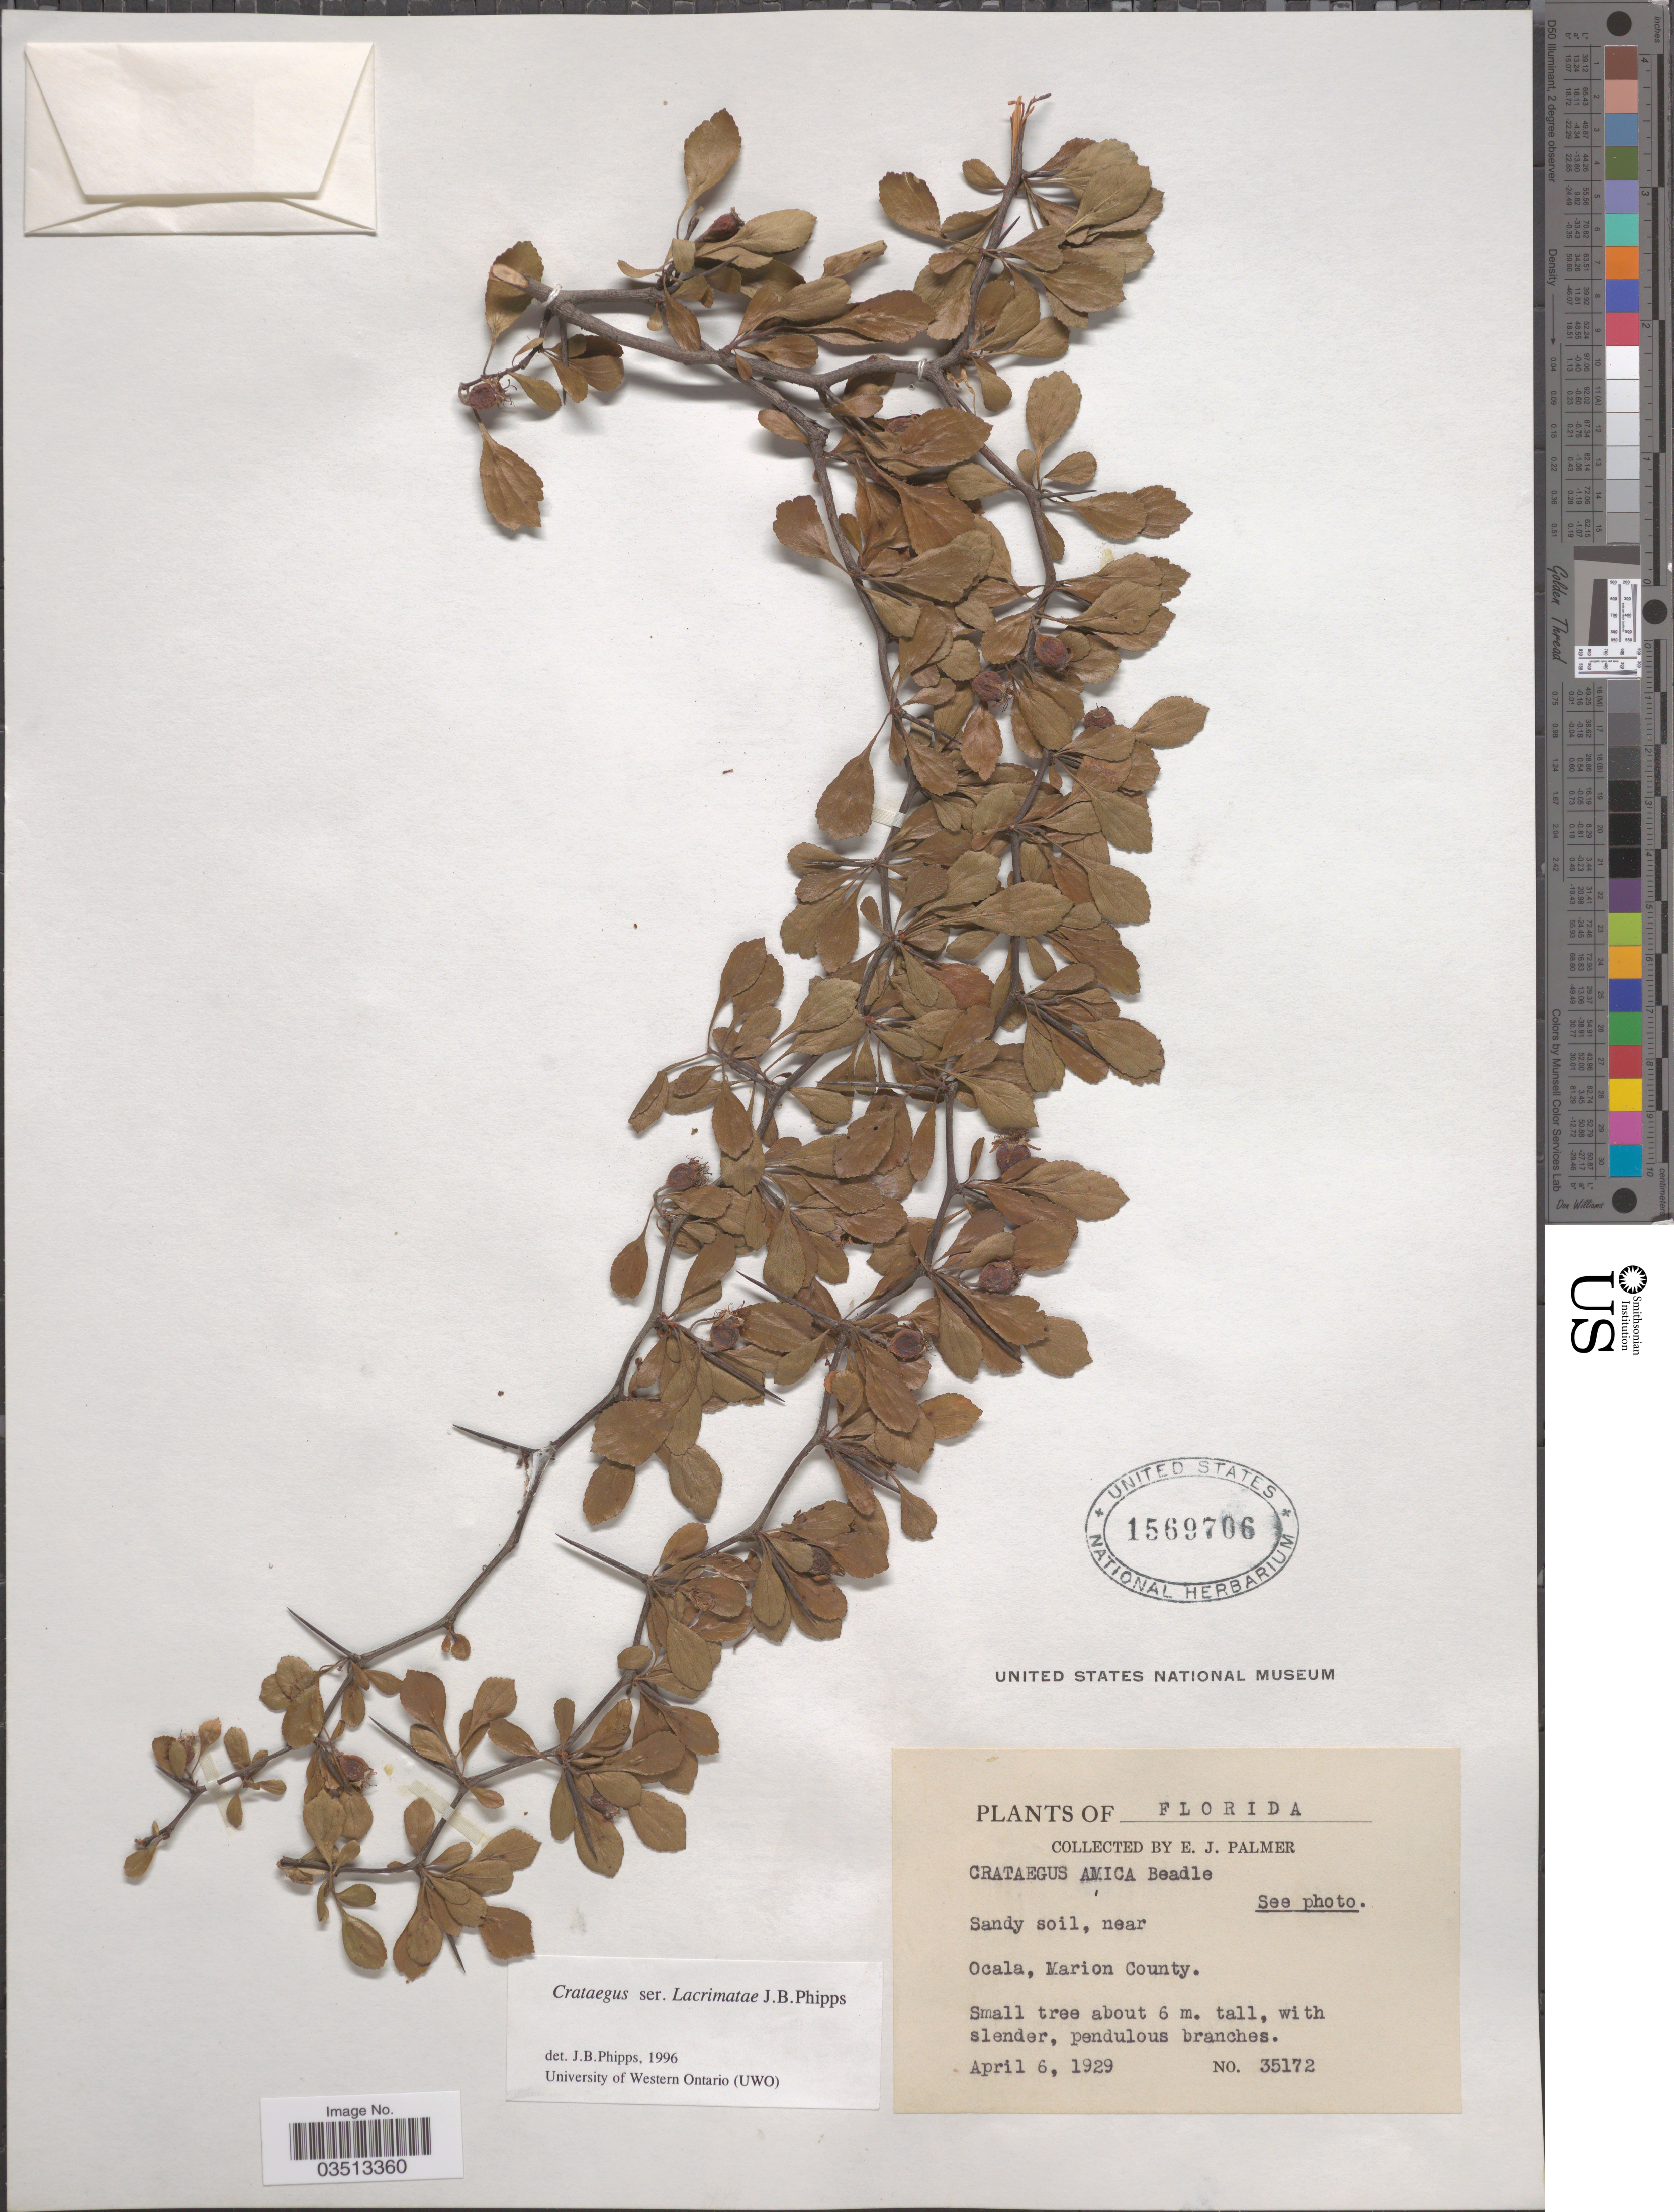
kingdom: Plantae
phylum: Tracheophyta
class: Magnoliopsida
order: Rosales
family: Rosaceae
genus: Crataegus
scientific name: Crataegus amica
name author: Beadle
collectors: E. J. Palmer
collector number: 35172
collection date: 1929-04-06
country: United States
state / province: Florida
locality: Near Ocala, Marion County.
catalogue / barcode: US 1569706